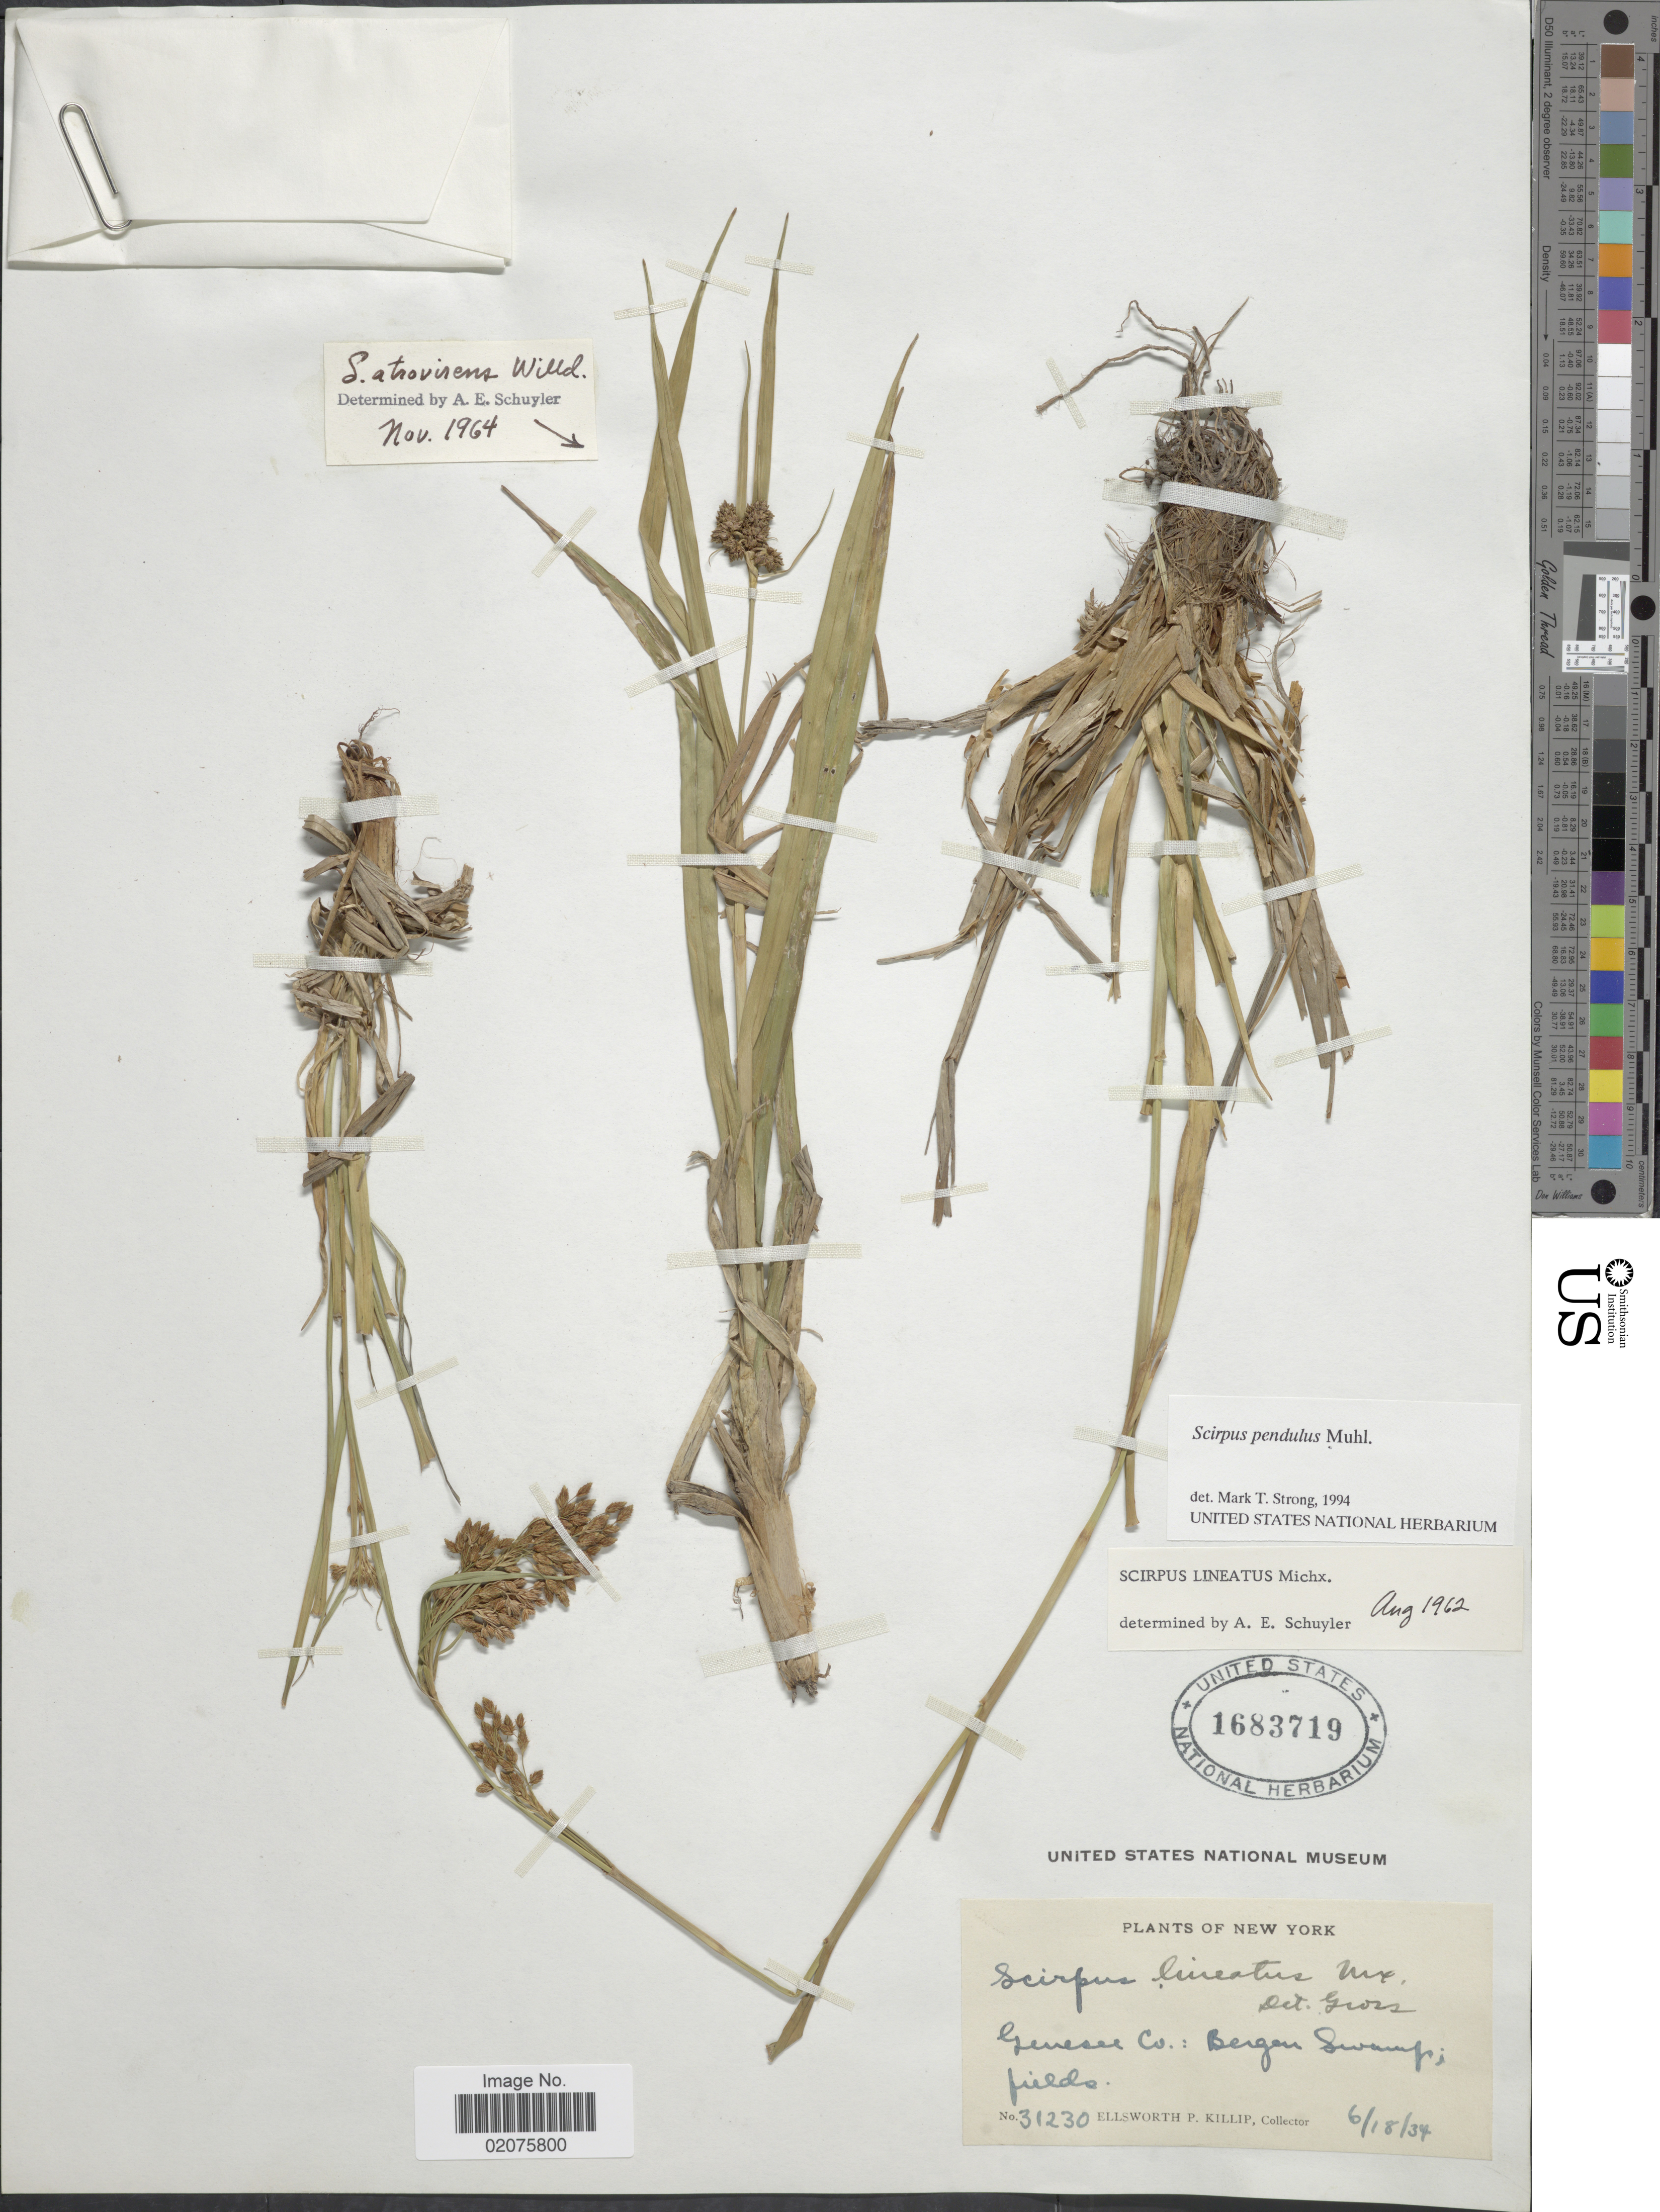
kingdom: Plantae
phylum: Tracheophyta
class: Liliopsida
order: Poales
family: Cyperaceae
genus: Scirpus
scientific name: Scirpus pendulus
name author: Muhl.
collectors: E. P. Killip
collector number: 31230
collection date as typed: Transcribed d/m/y: 18/6/34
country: United States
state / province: New York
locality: Genesee Co: Bergen Swamp; fields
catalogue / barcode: US 1683719